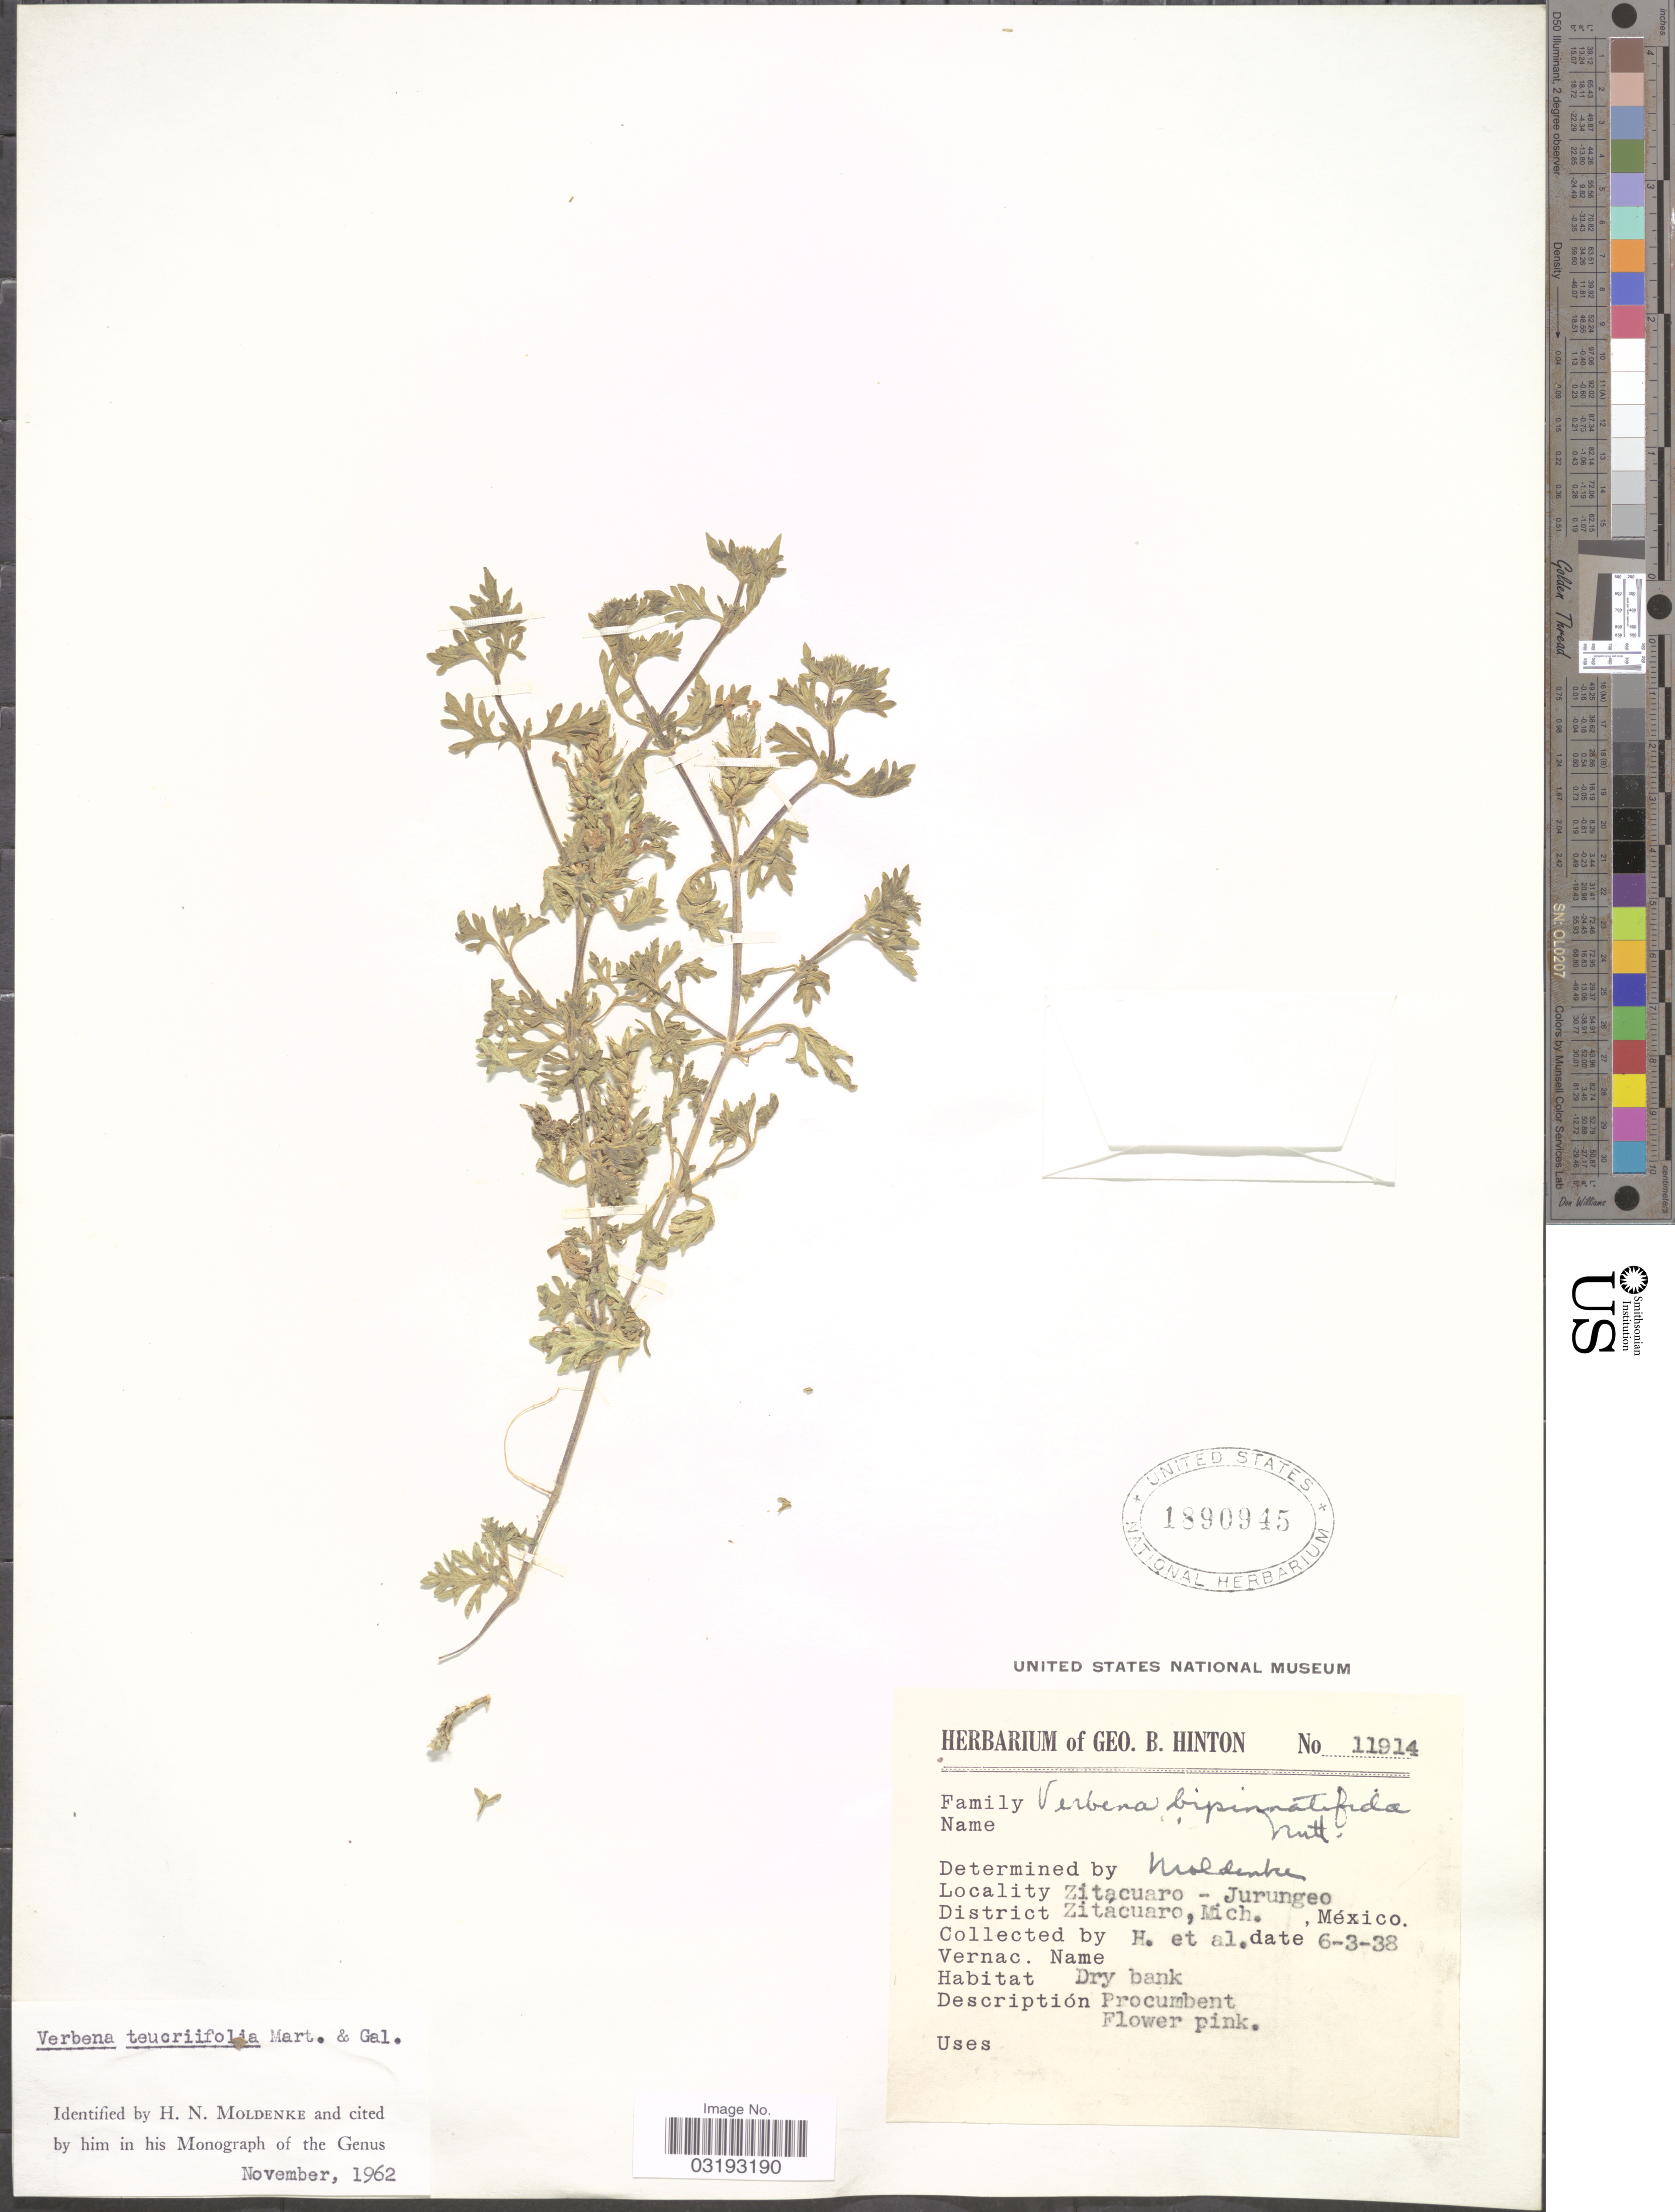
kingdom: Plantae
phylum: Tracheophyta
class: Magnoliopsida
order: Lamiales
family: Verbenaceae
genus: Verbena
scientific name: Verbena teucriifolia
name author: M. Martens & Galeotti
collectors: G. B. Hinton & et al.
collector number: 11914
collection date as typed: Transcribed d/m/y: 6/3/38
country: Mexico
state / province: Michoacán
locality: Zitacuaro-Jurungeo. District Zitácuaro, Mich.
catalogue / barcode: US 1890945